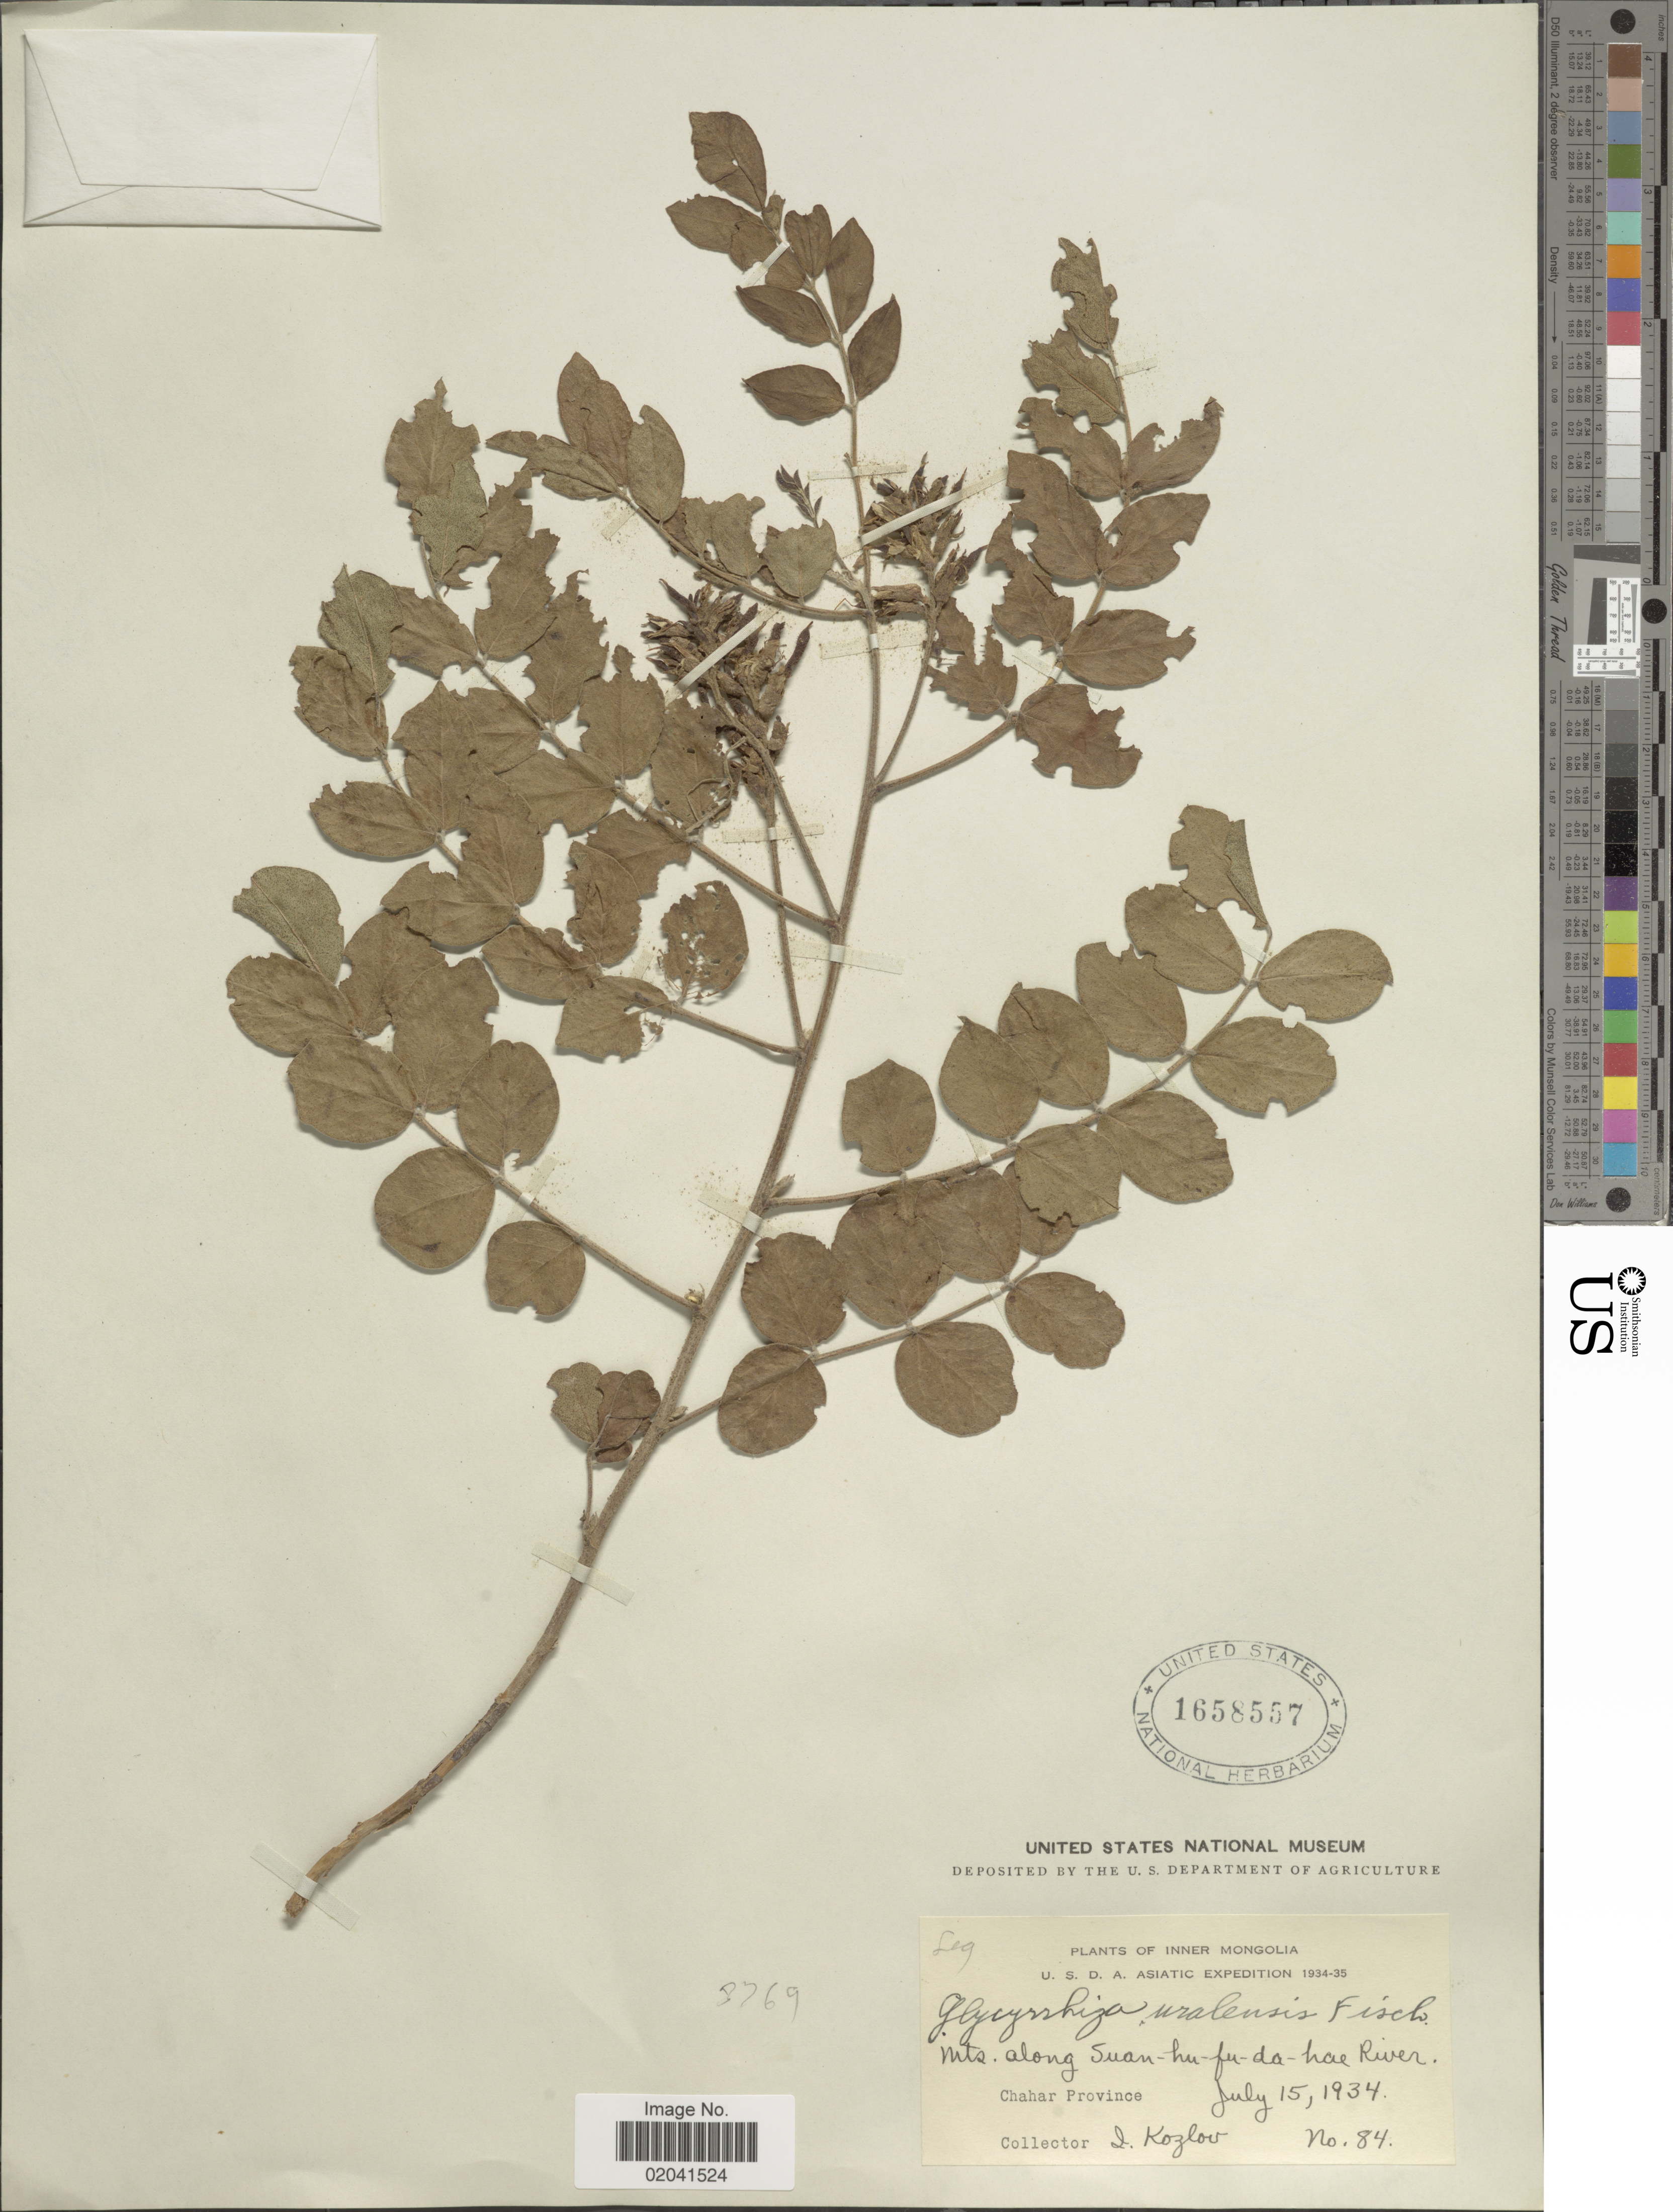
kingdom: Plantae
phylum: Tracheophyta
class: Magnoliopsida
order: Fabales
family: Fabaceae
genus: Glycyrrhiza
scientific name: Glycyrrhiza uralensis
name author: Fisch.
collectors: I. Kozlov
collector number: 84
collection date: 1934-07-15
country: China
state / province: Nei Monggol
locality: Inner Mongolia, Mts. along Suan-hu-fu-da-hae River, Chahar Province.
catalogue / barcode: US 1658557